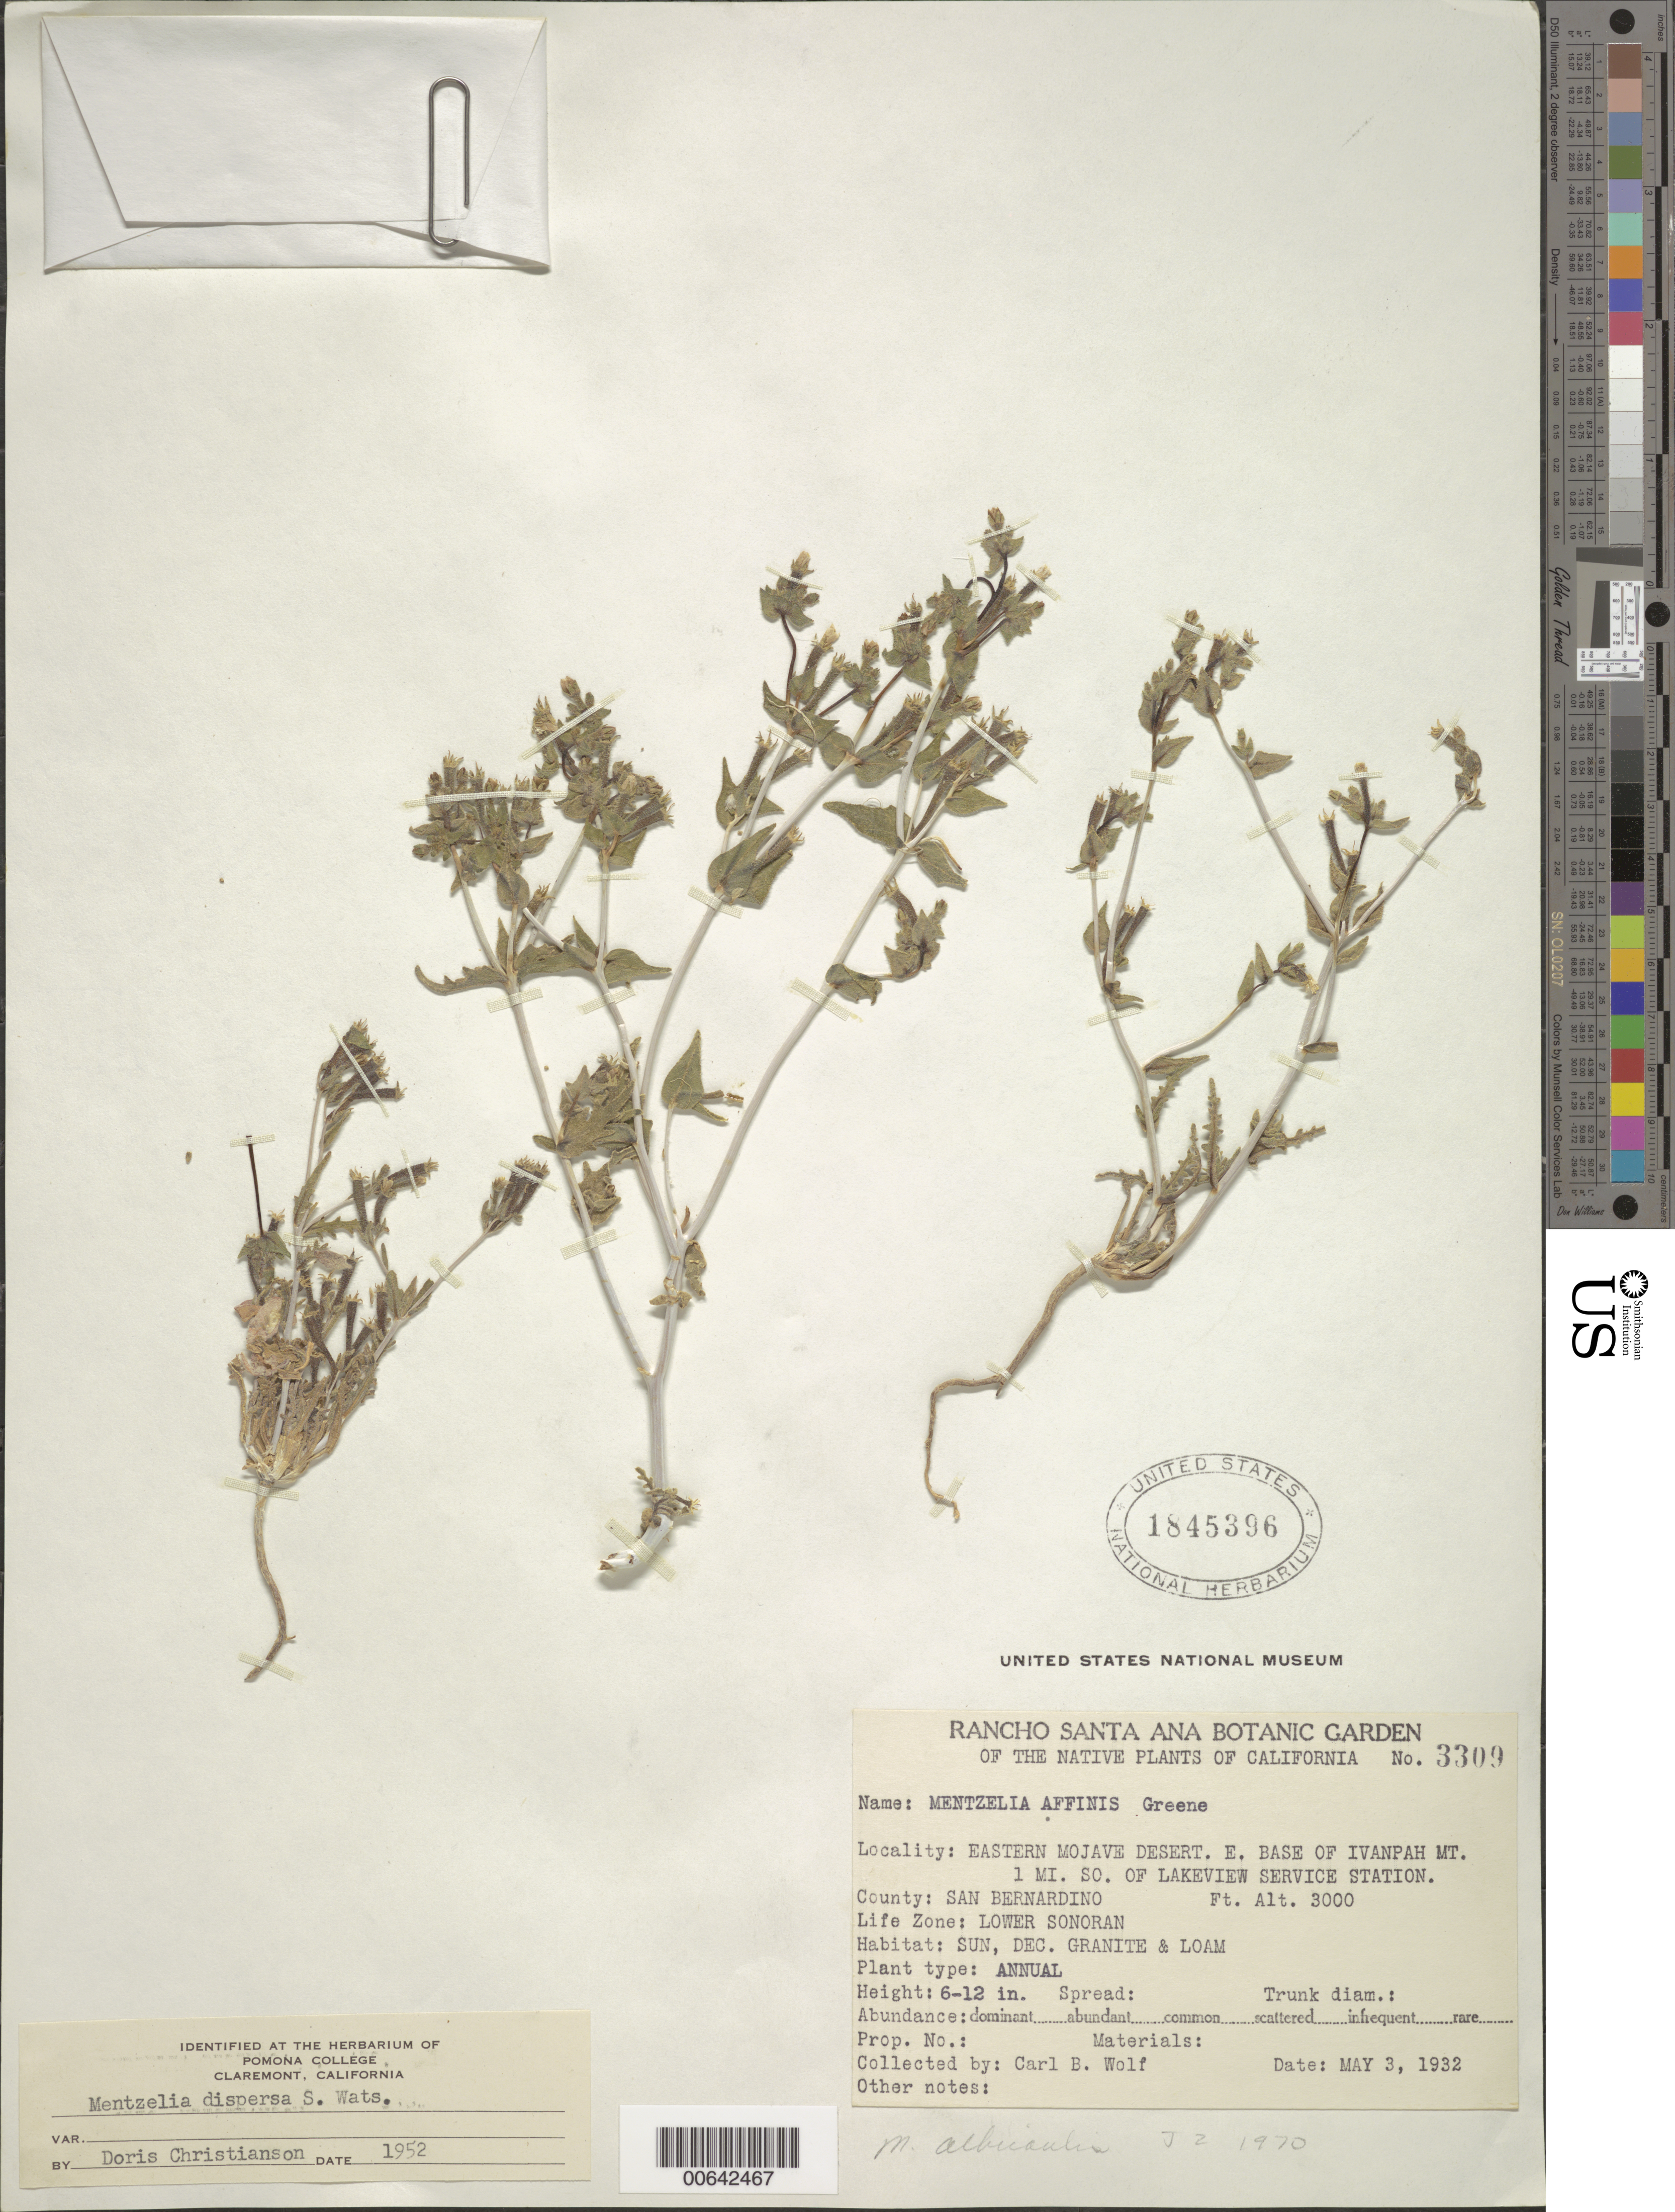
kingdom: Plantae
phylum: Tracheophyta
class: Magnoliopsida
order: Cornales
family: Loasaceae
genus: Mentzelia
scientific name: Mentzelia affinis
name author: Greene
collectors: C. B. Wolf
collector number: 3309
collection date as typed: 03 May 1932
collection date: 1932-05-03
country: United States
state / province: California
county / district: San Bernardino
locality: Eastern Mojave Desert. E. base of Ivanpah Mt. 1 mi. so. of Lakeview service station.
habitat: Lower Sonoran life zone. Sun, dec. granite & loam.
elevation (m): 914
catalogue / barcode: US 1845396